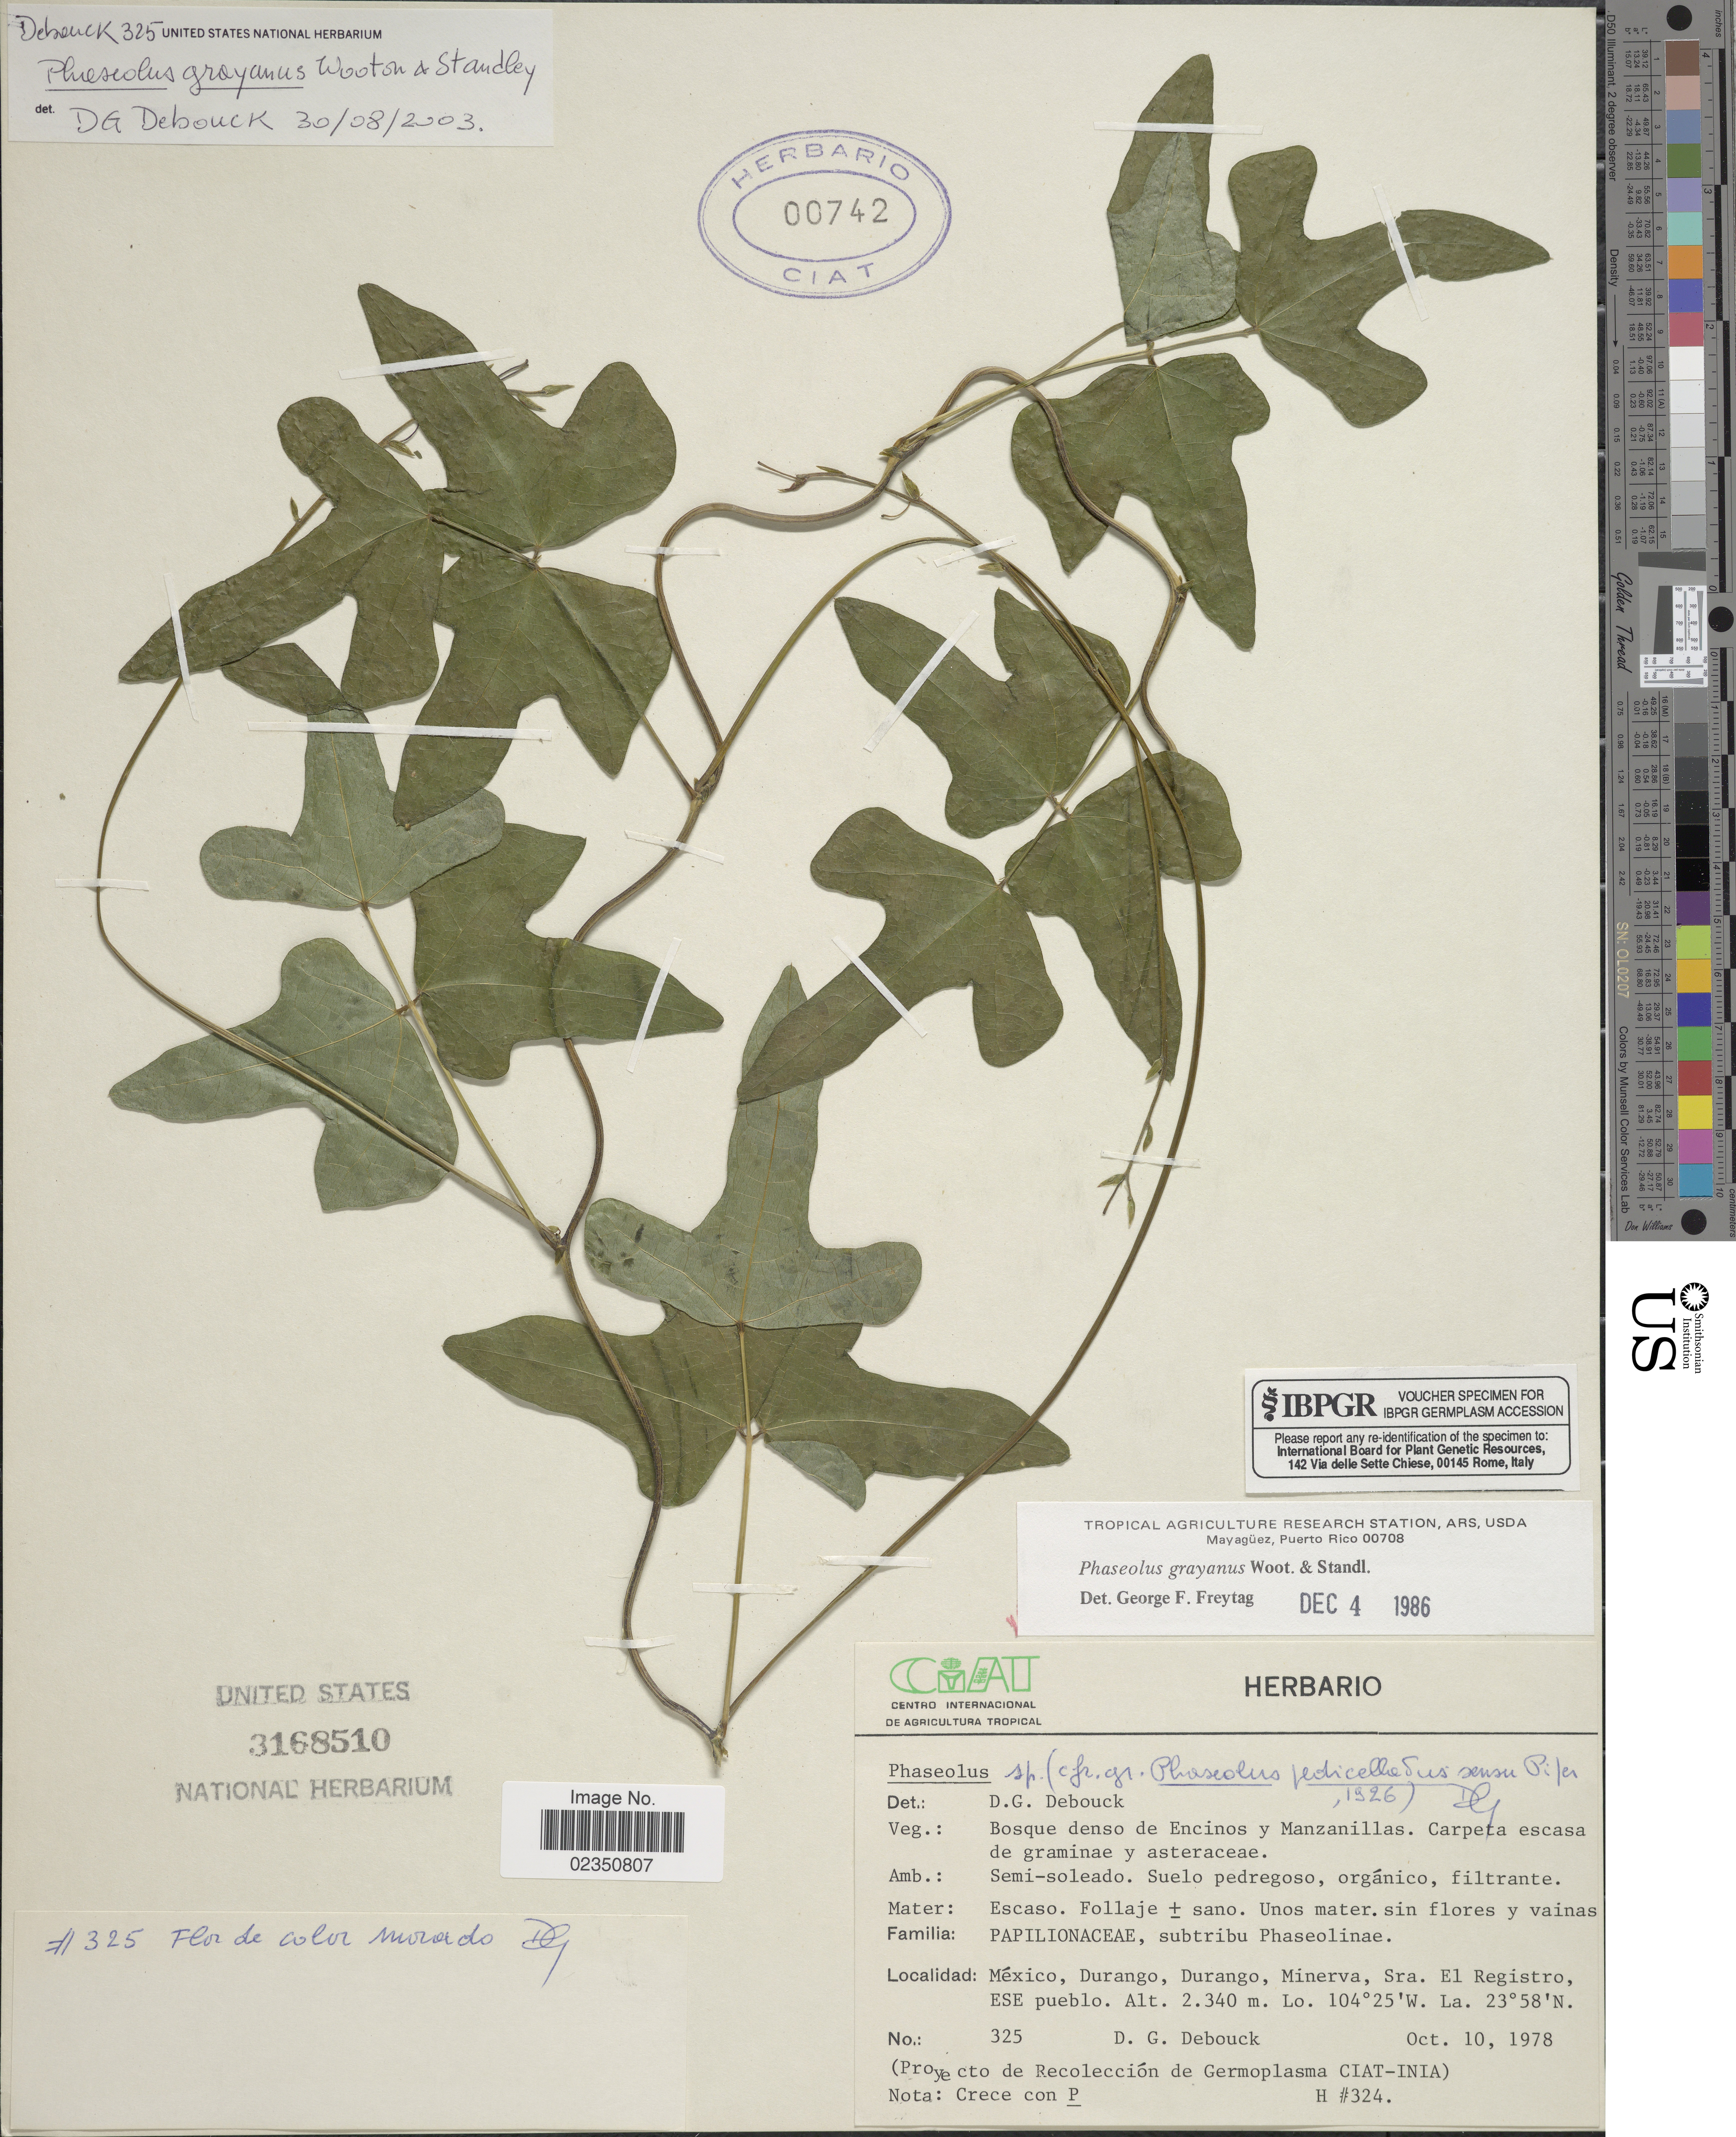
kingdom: Plantae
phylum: Tracheophyta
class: Magnoliopsida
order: Fabales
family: Fabaceae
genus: Phaseolus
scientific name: Phaseolus grayanus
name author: Wooton & Standl.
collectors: D. Debouck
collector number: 325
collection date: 1978-10-10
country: Mexico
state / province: Durango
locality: Durango, Minerva, Sra. El Registro, ESE pueblo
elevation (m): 2340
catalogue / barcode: US 3168510